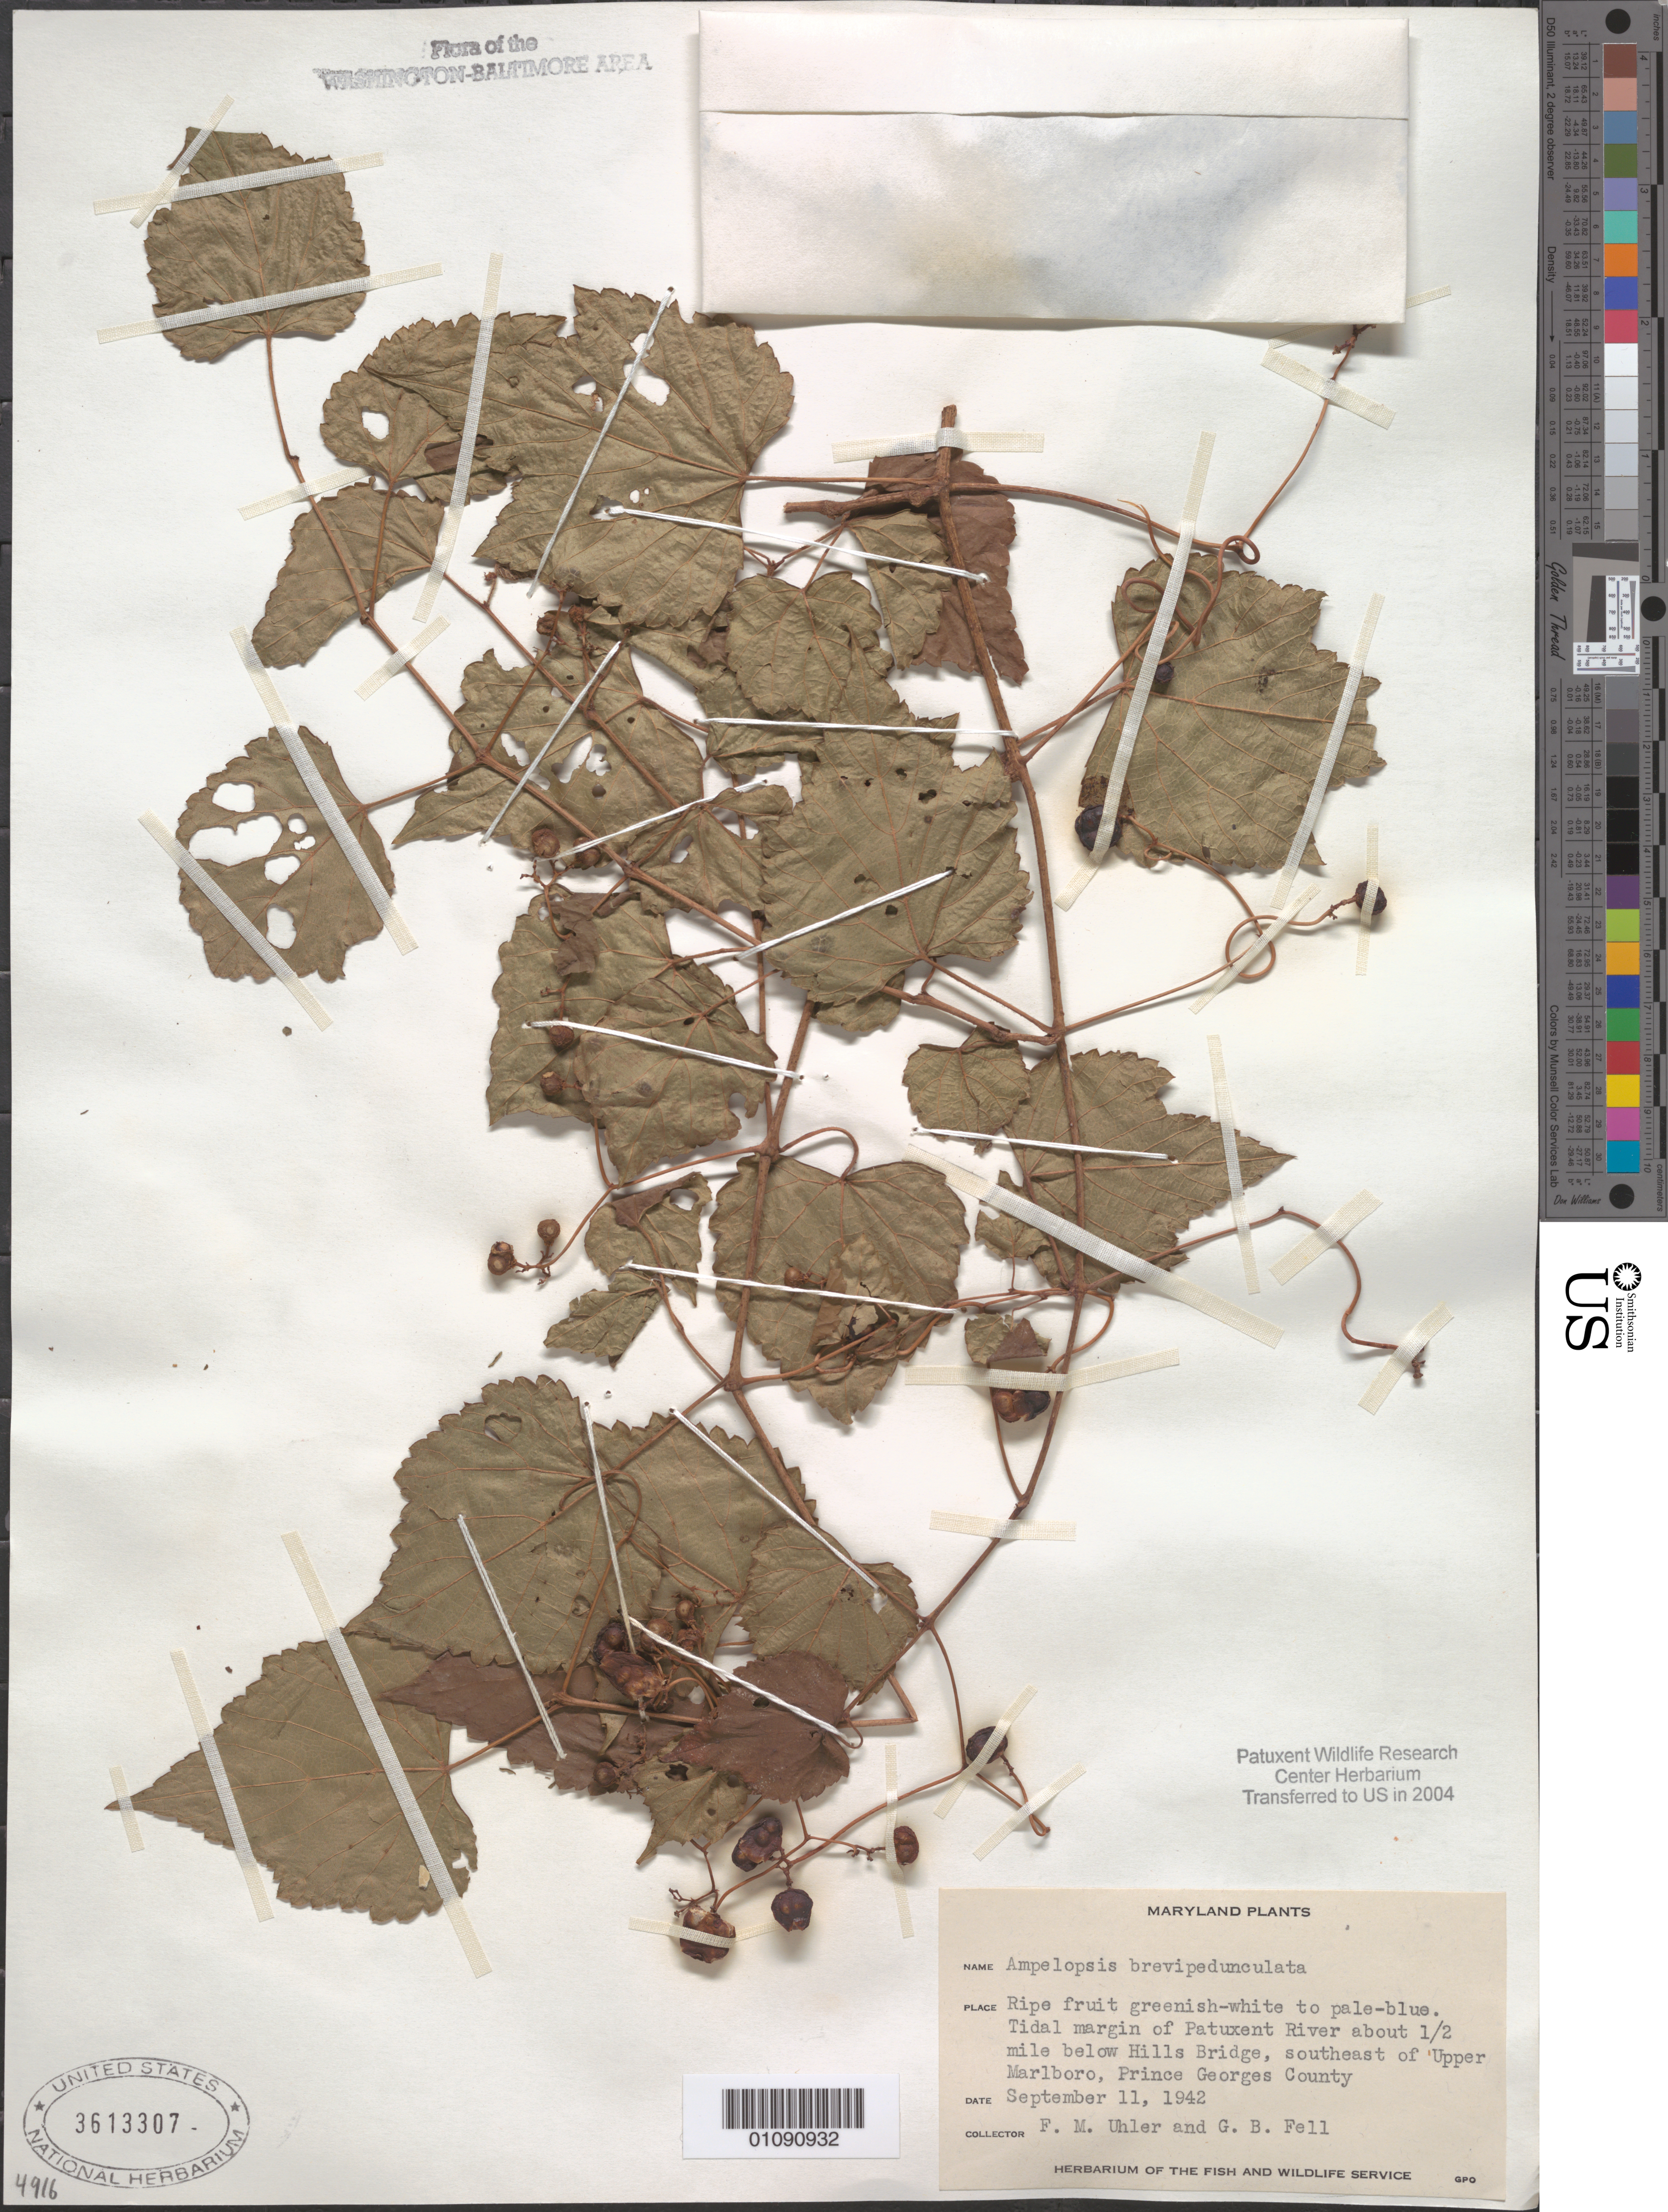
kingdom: Plantae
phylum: Tracheophyta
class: Magnoliopsida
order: Vitales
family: Vitaceae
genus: Ampelopsis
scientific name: Ampelopsis brevipedunculata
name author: (Maxim.) Trautv.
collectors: F. M. Uhler & G. Fell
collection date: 1942-09-11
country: United States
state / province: Maryland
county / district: Prince George's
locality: S.E. of Upper Marlboro, about half a mile below Hills Bridge.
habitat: Tidal margin of Patuxent River.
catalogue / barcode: US 3613307